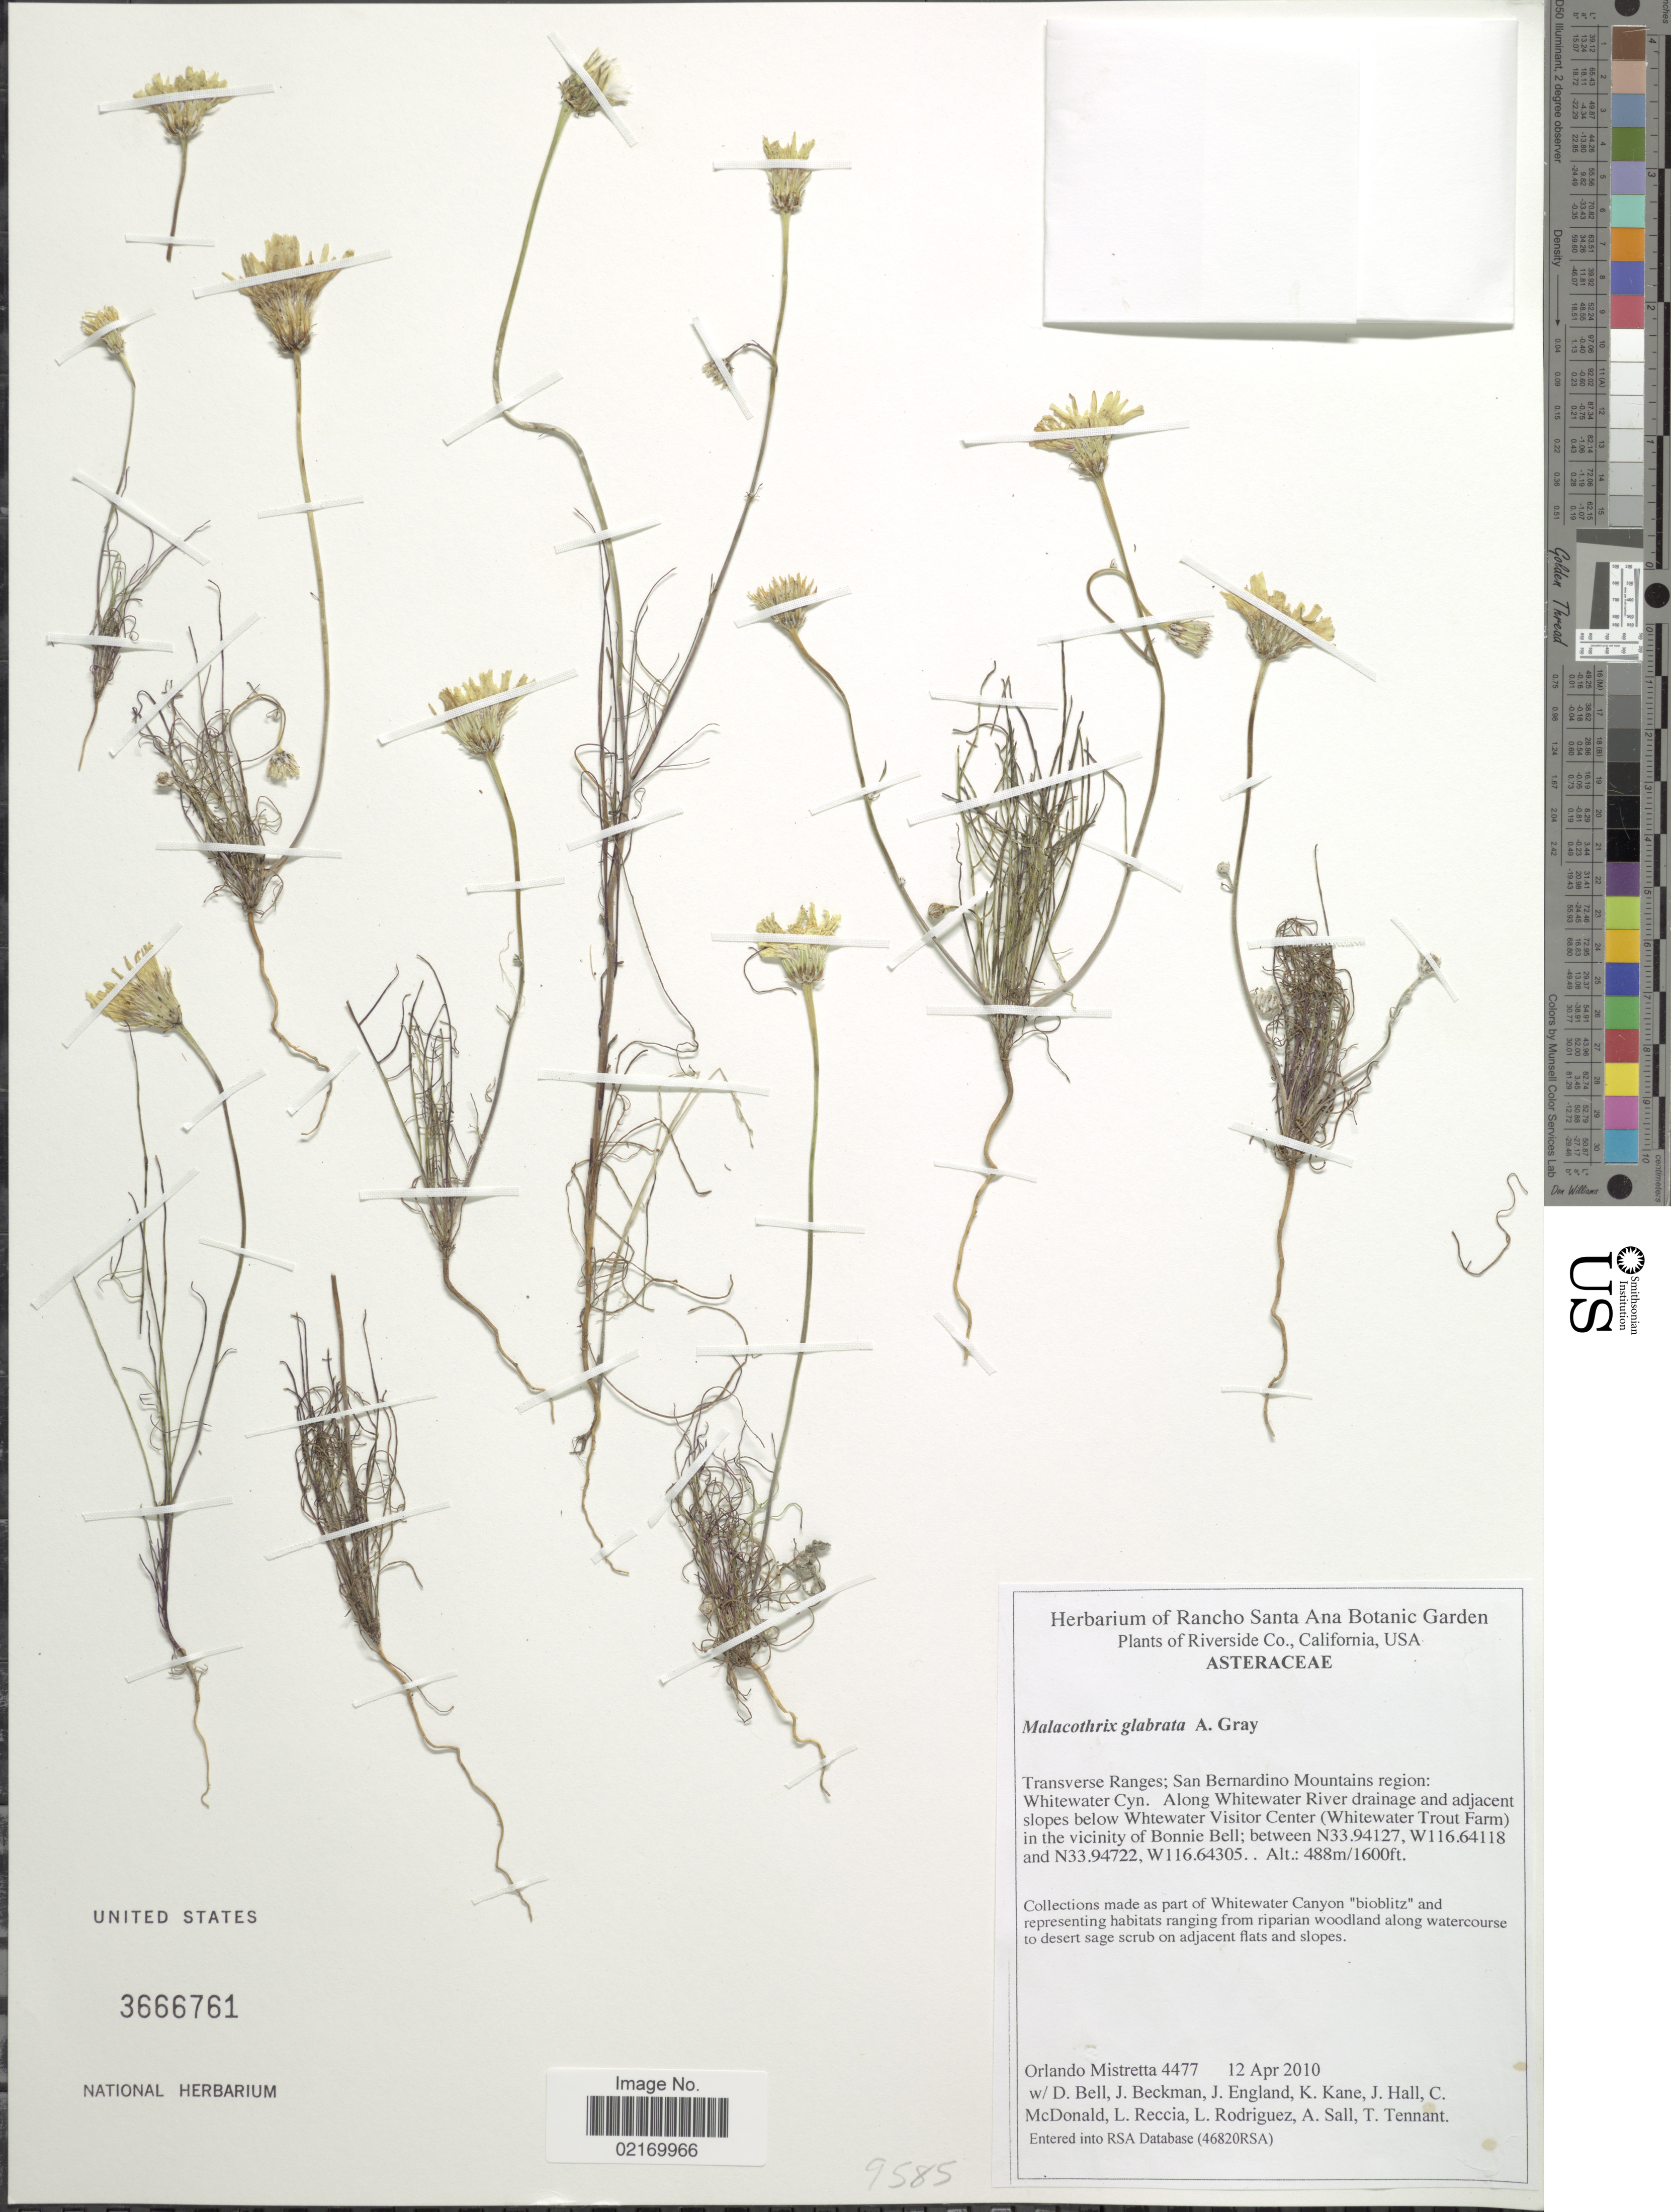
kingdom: Plantae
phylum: Tracheophyta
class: Magnoliopsida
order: Asterales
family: Asteraceae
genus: Malacothrix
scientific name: Malacothrix glabrata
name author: (A. Gray ex D.C. Eaton) A. Gray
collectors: O. Mistretta, D. S. Bell, J. Beckman, J. England & et al.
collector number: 4477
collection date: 2010-04-12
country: United States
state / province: California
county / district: Riverside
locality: Riverside Co., USA, Transverse Ranges, San Bernardino Mountains Region, Whitewater Cyn., along Whitewater River drainage and adjacent slopes below Whitewater Visitor Center (Whitewater Trout Farm) in the vicinity of Bonnie Bell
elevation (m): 488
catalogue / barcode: US 3666761